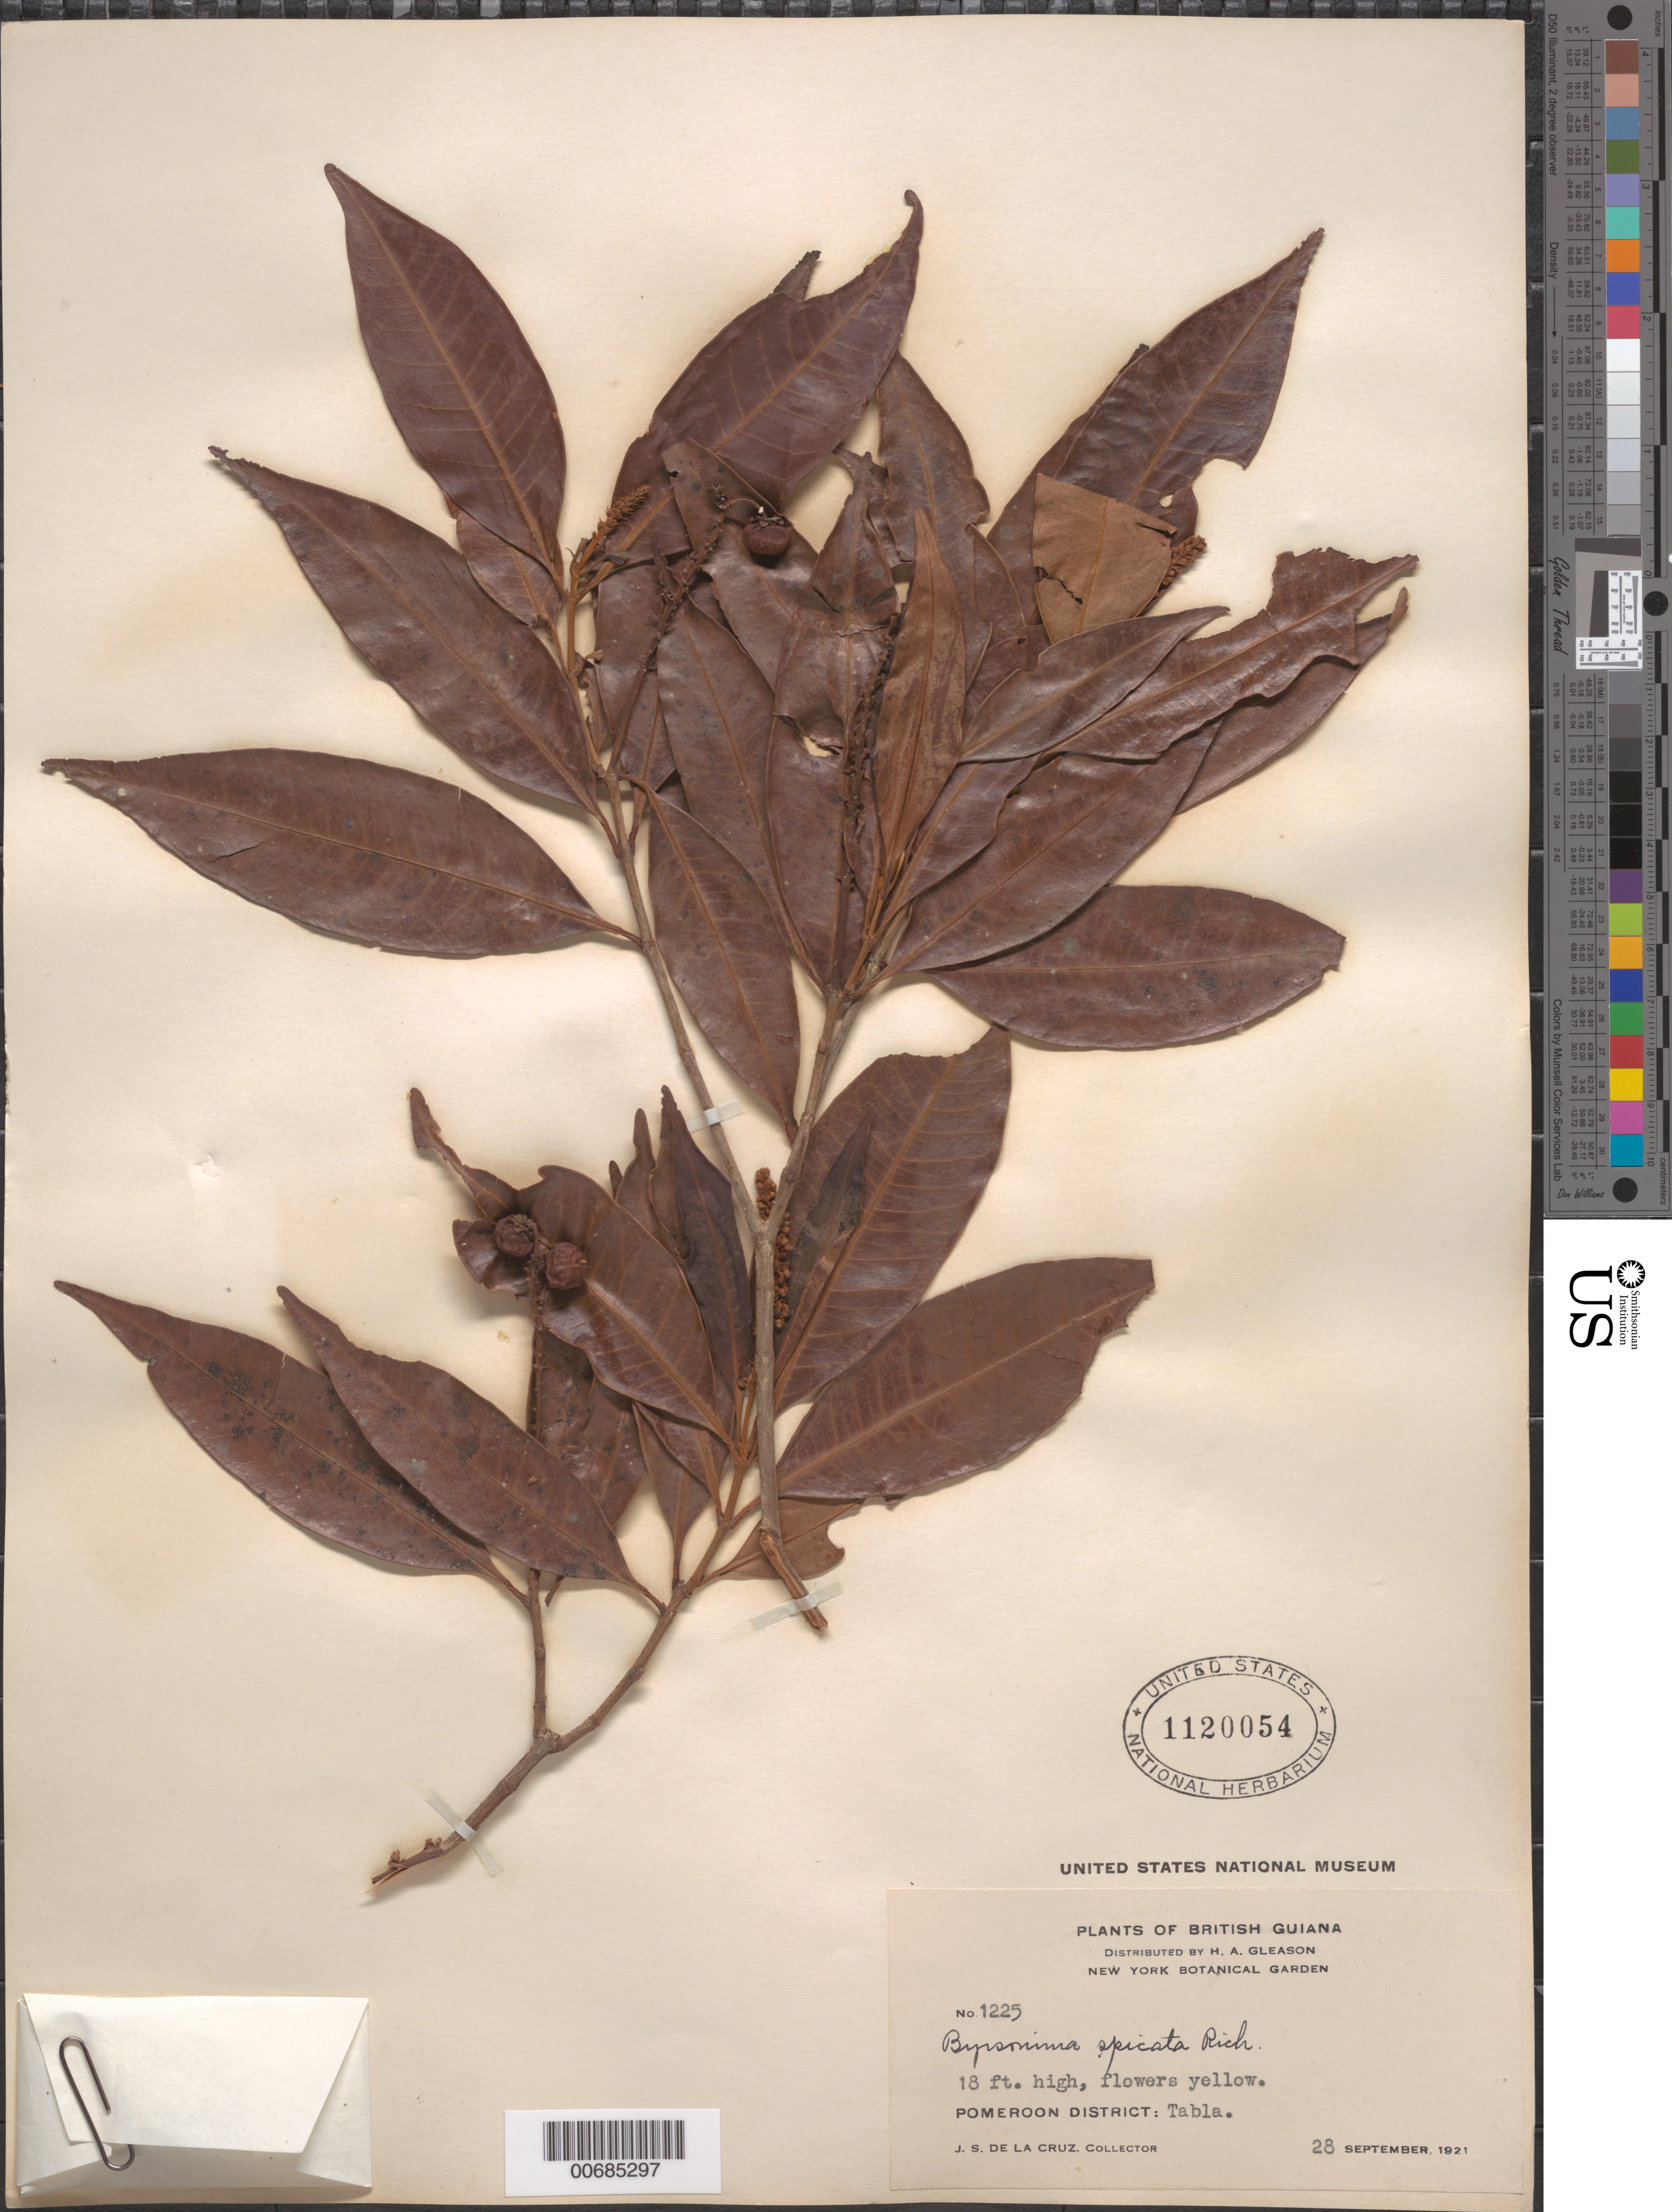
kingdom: Plantae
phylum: Tracheophyta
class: Magnoliopsida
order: Malpighiales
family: Malpighiaceae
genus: Byrsonima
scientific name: Byrsonima spicata (Cav.) DC.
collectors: J. S. de la Cruz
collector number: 1225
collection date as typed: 28-Sep-21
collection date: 1921-09-28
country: Guyana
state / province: Barima-Waini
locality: Tabla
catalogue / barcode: US 1120054